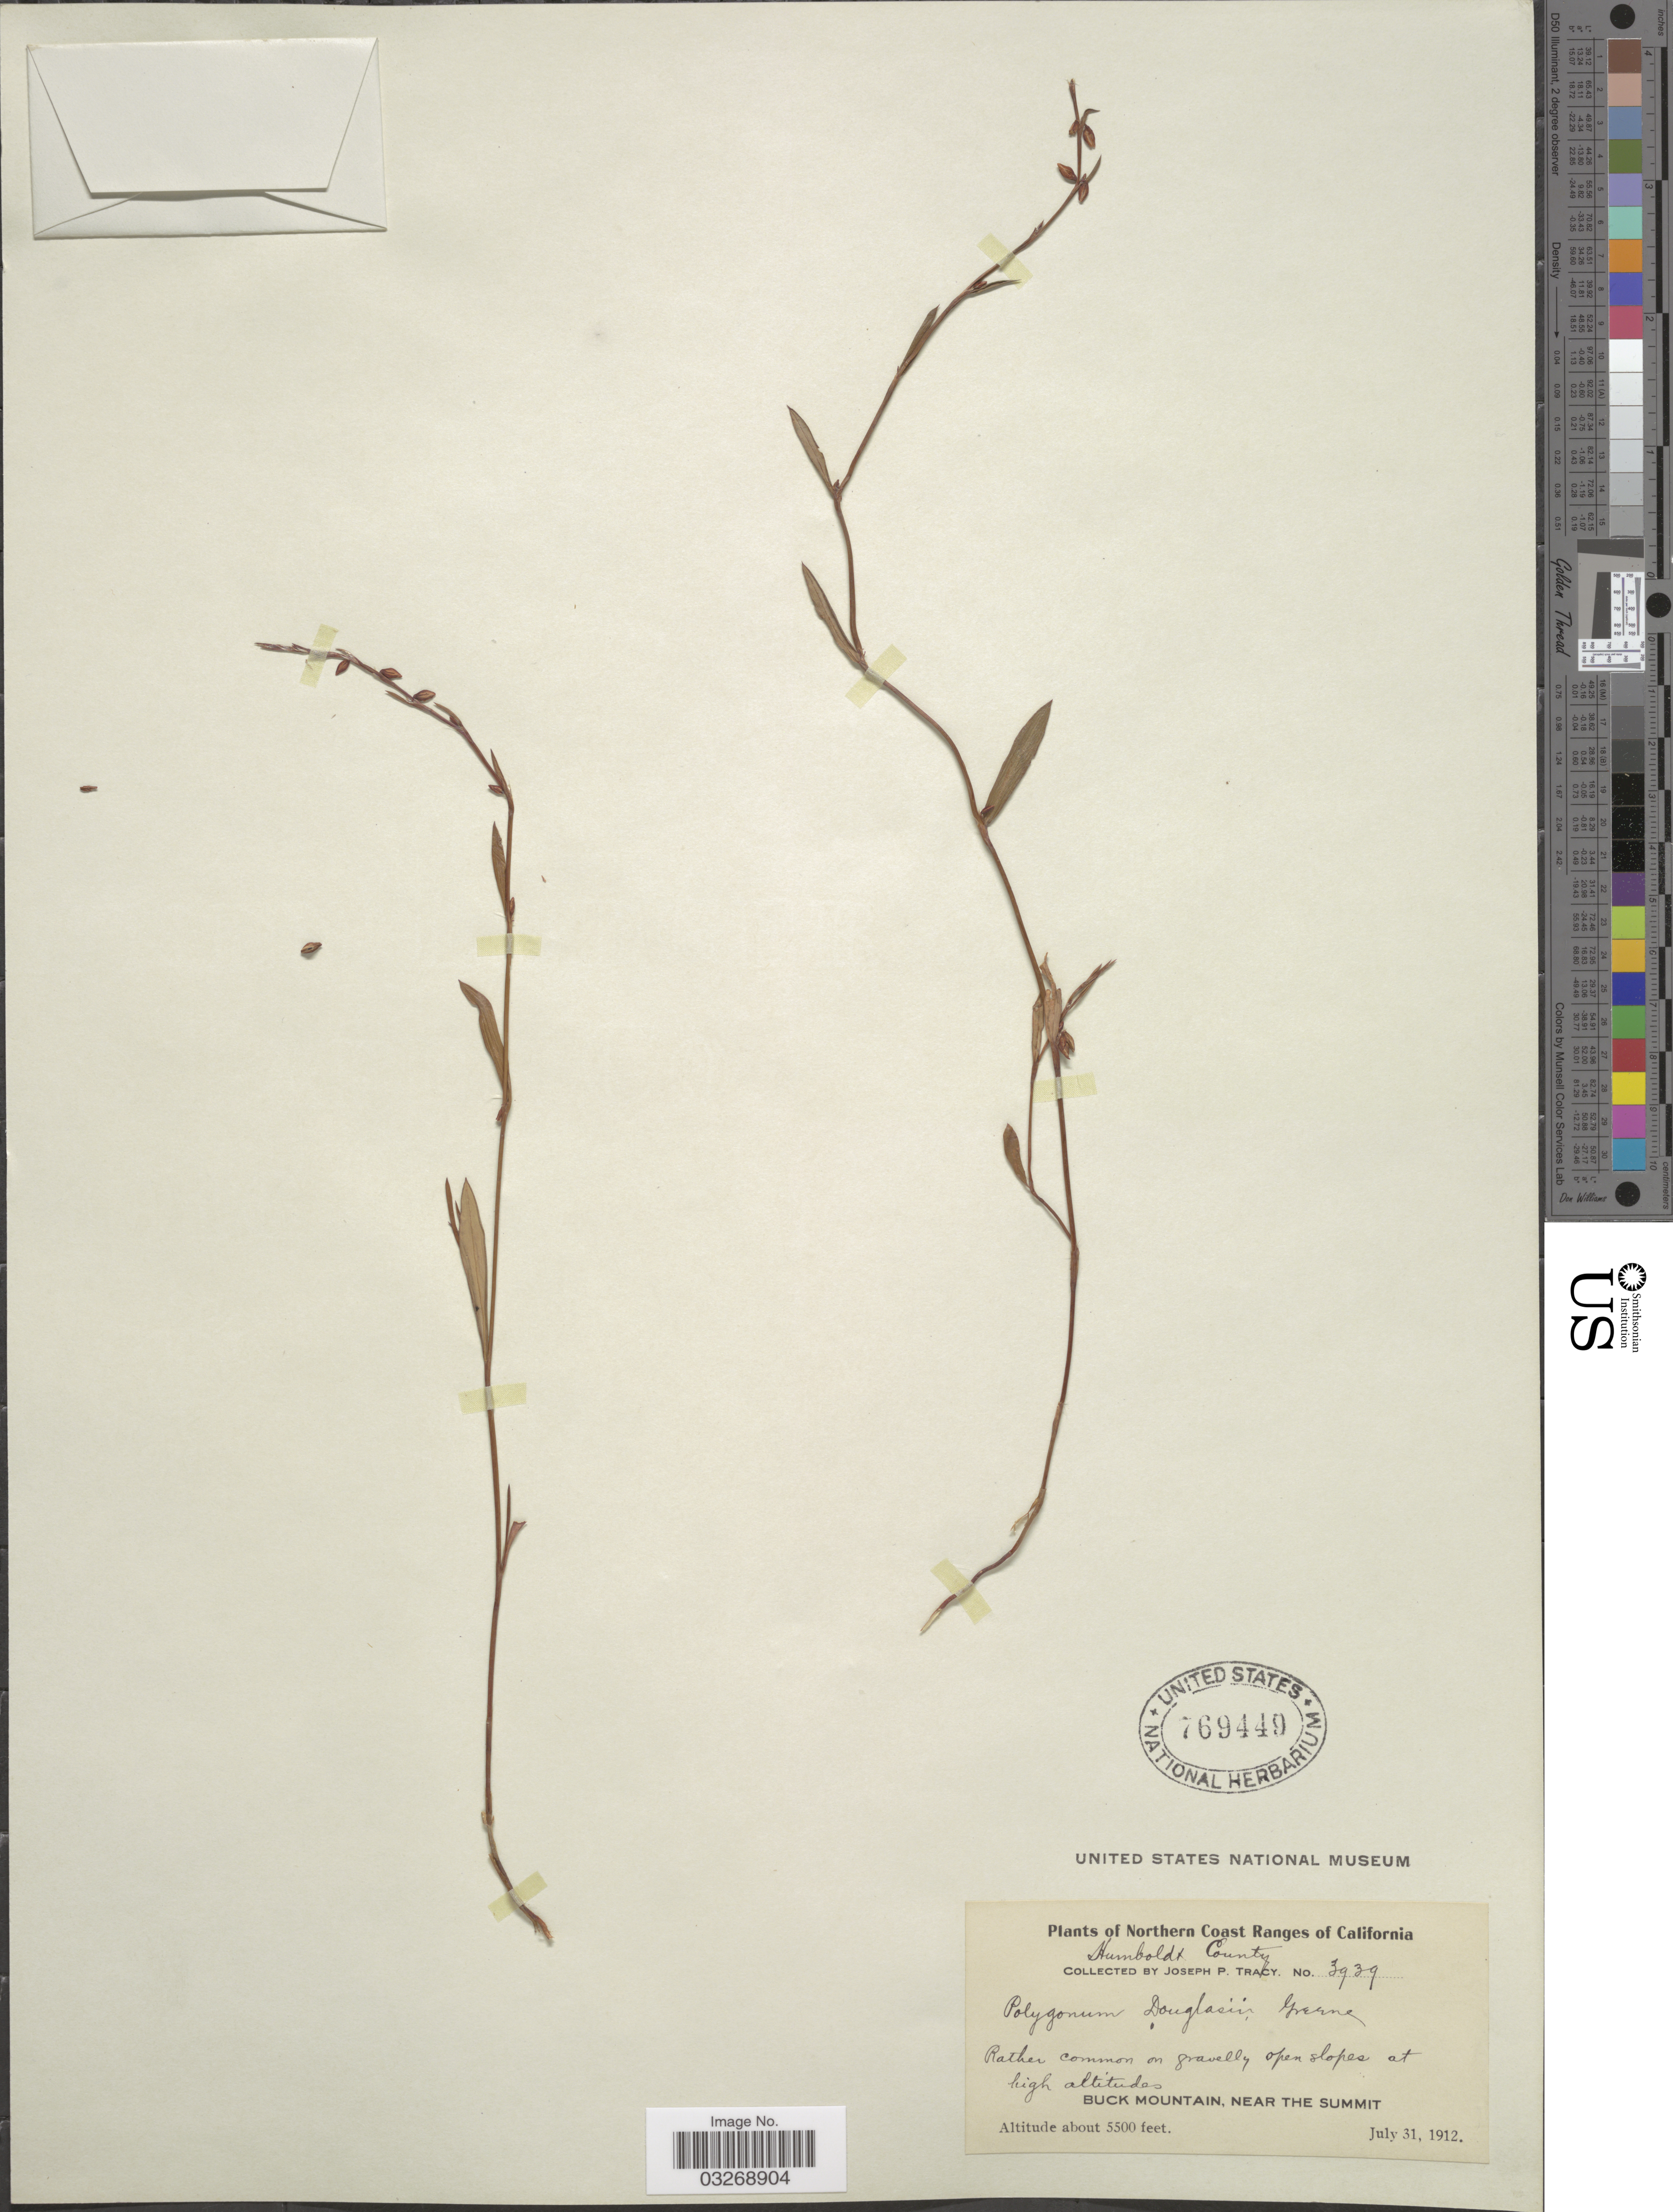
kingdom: Plantae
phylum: Tracheophyta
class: Magnoliopsida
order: Caryophyllales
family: Polygonaceae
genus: Polygonum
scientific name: Polygonum douglasii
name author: Greene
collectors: J. Tracy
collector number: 3939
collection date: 1912-07-31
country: United States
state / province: California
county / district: Humboldt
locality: Northern Coast Ranges of California. Humboldt County. Buck Mountain, near the summit.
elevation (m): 1676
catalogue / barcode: US 769449